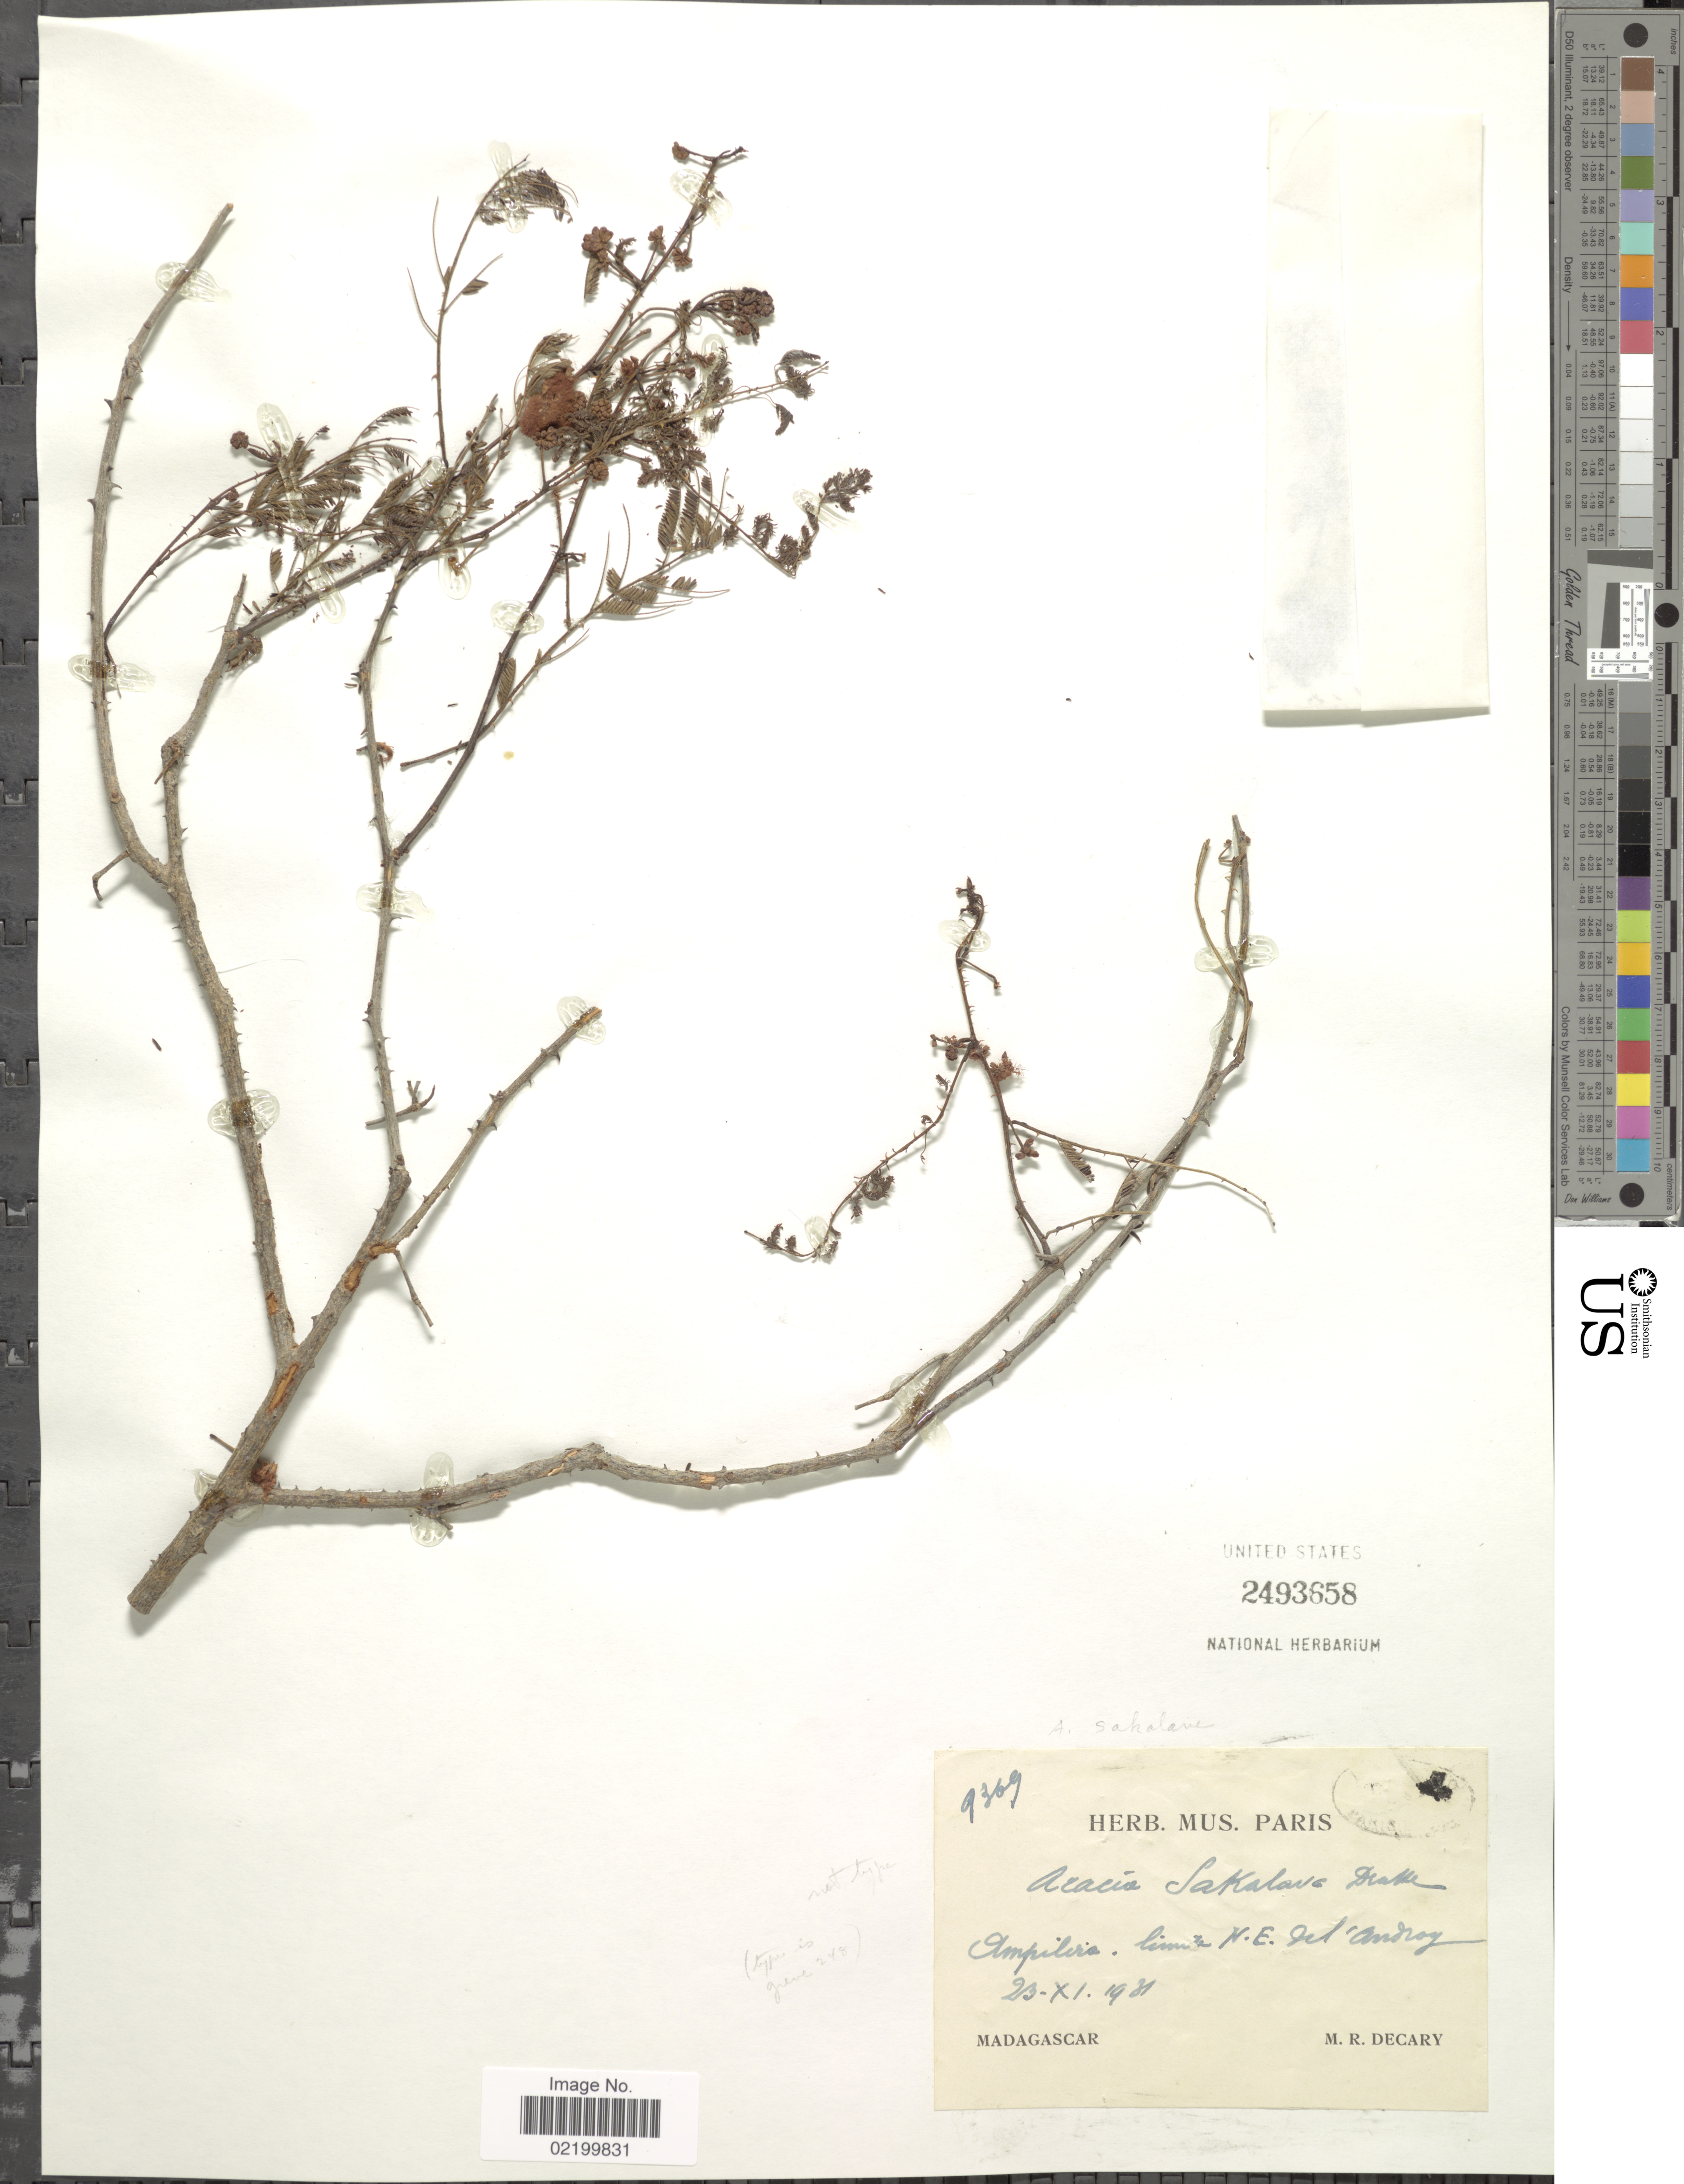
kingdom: Plantae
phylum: Tracheophyta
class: Magnoliopsida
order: Fabales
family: Fabaceae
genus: Senegalia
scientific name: Senegalia sakalava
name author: (Drake) Boatwr.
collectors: R. Decary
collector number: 9369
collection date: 1931-11-23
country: Madagascar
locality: Ampilira, limiite N.E. de l'Androy [northeast boundary of Androy]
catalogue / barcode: US 2493658